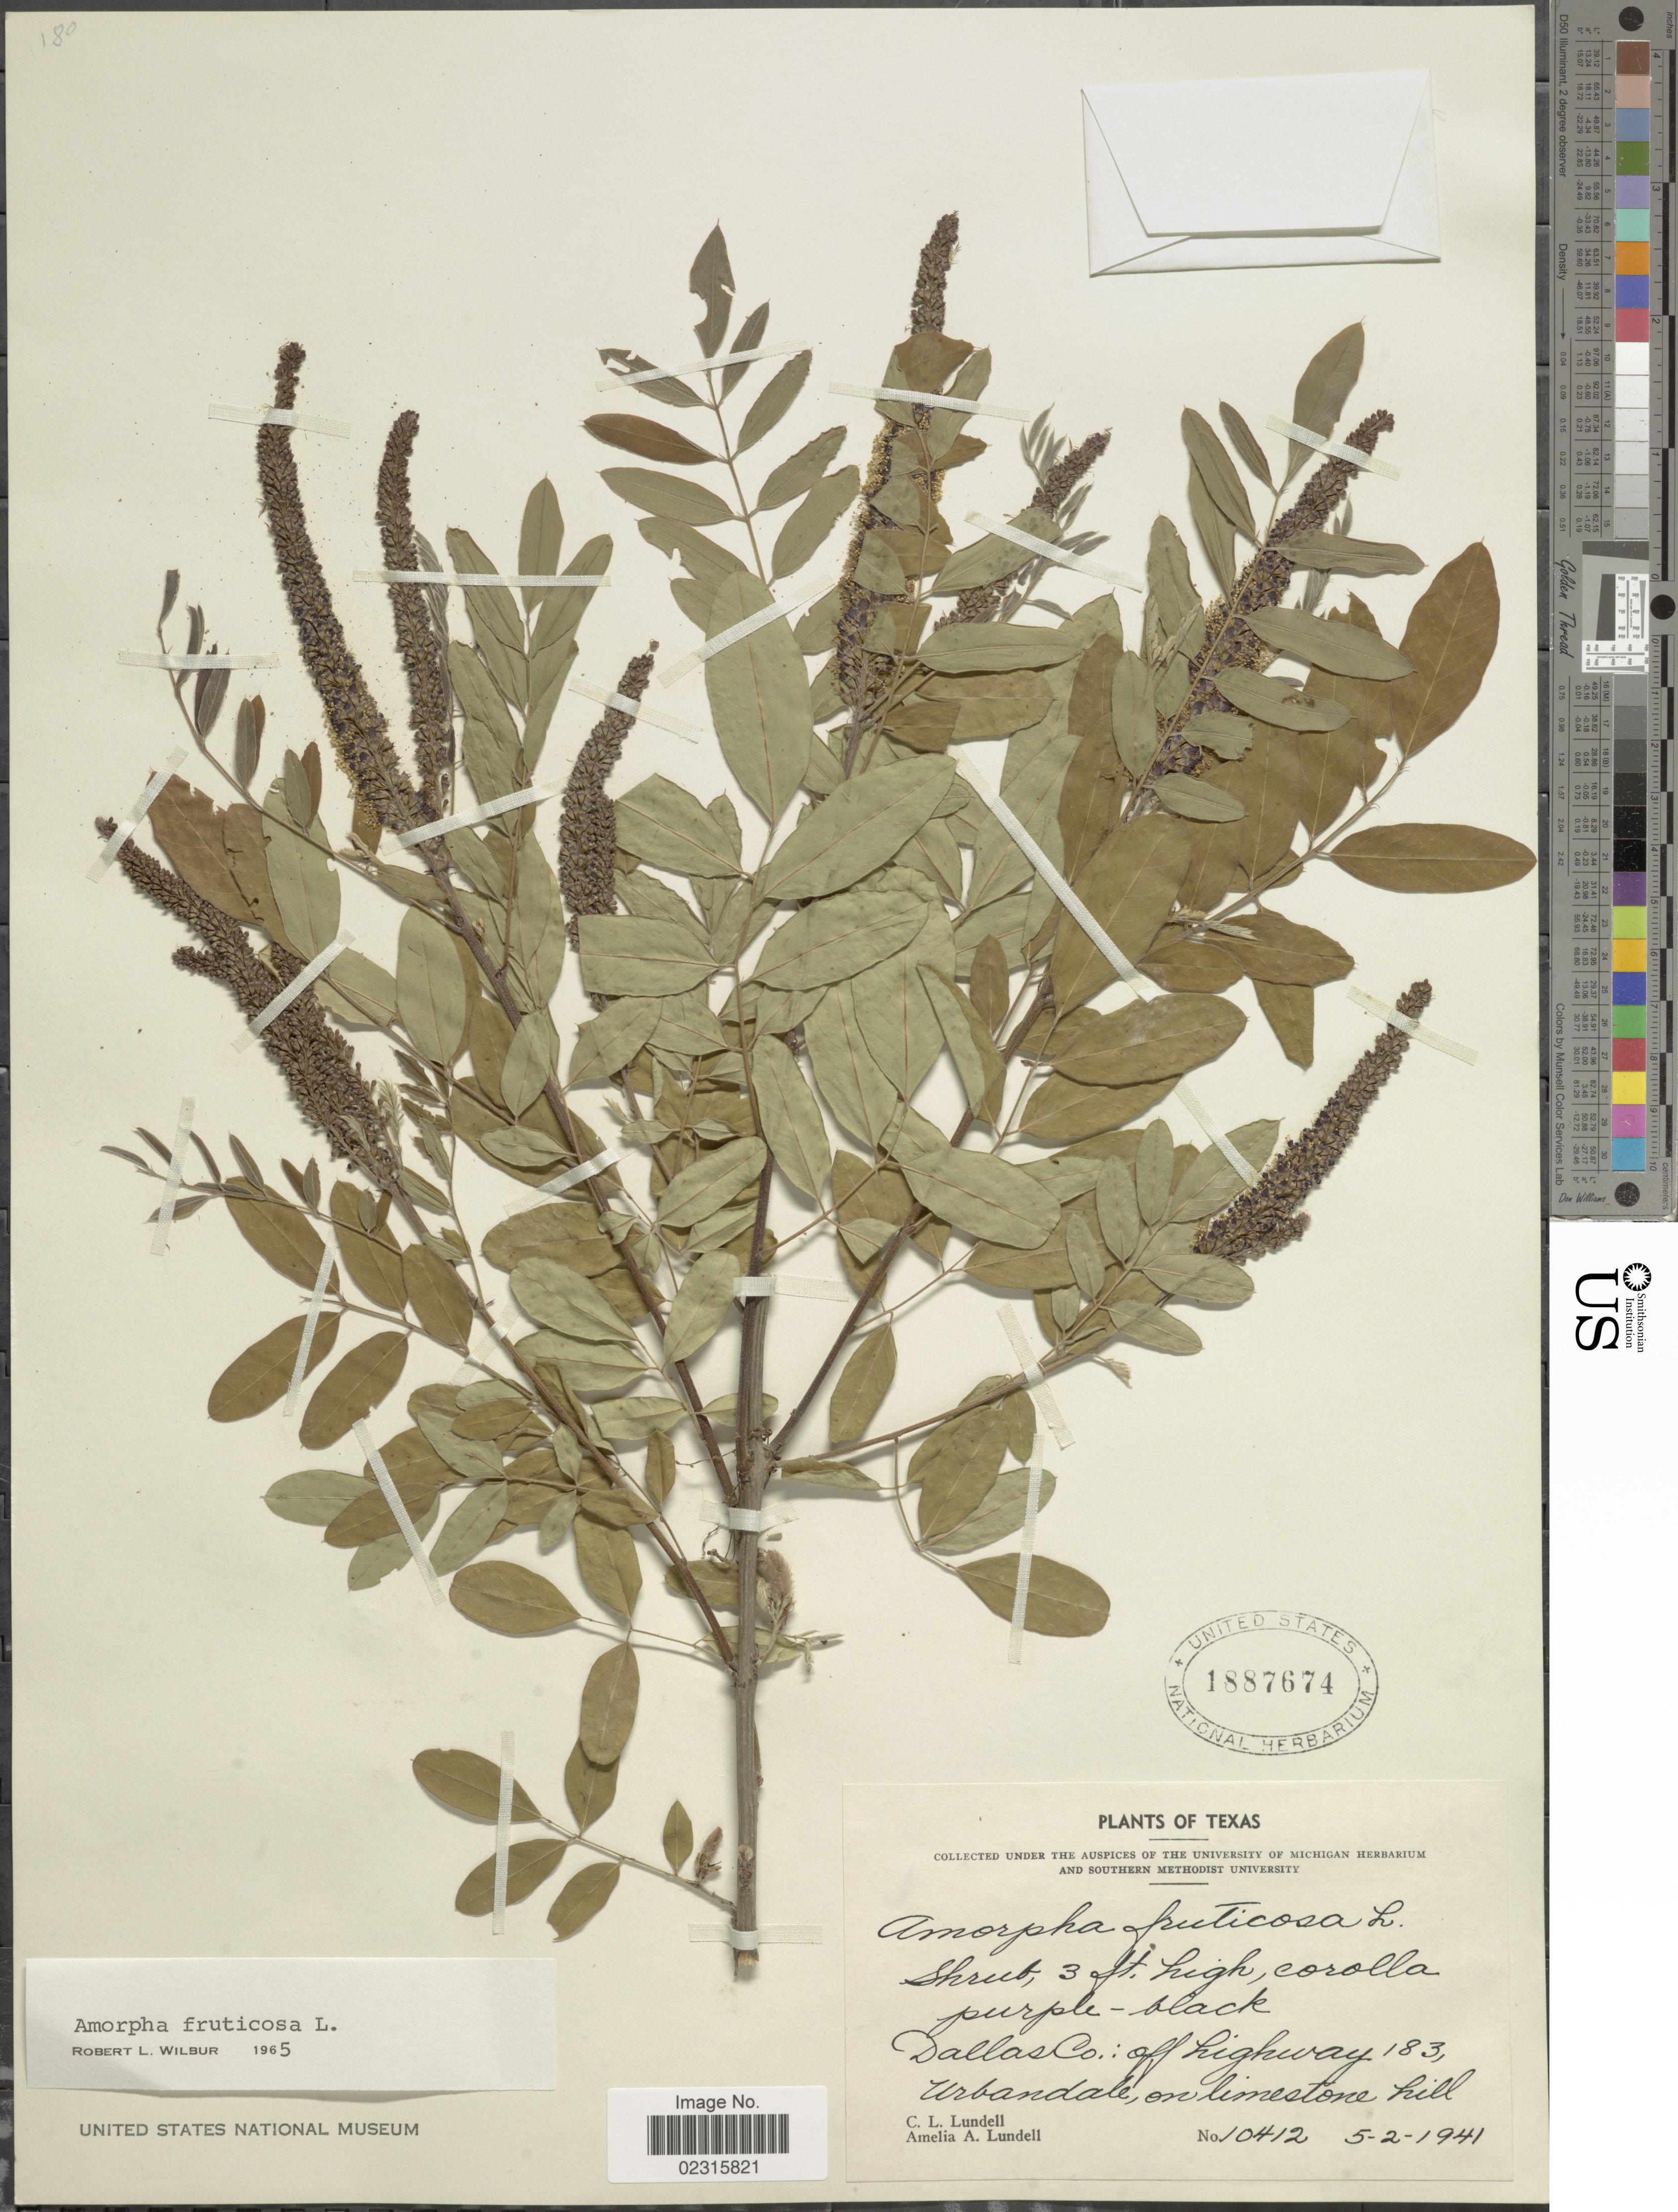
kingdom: Plantae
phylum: Tracheophyta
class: Magnoliopsida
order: Fabales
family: Fabaceae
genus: Amorpha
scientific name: Amorpha fruticosa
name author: L.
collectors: C. L. Lundell & A. A. Lundell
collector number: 10412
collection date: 1941-05-02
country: United States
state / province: Texas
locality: Dallas Co.l off highway 183, Urbandale, on limestone hill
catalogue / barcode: US 1887674